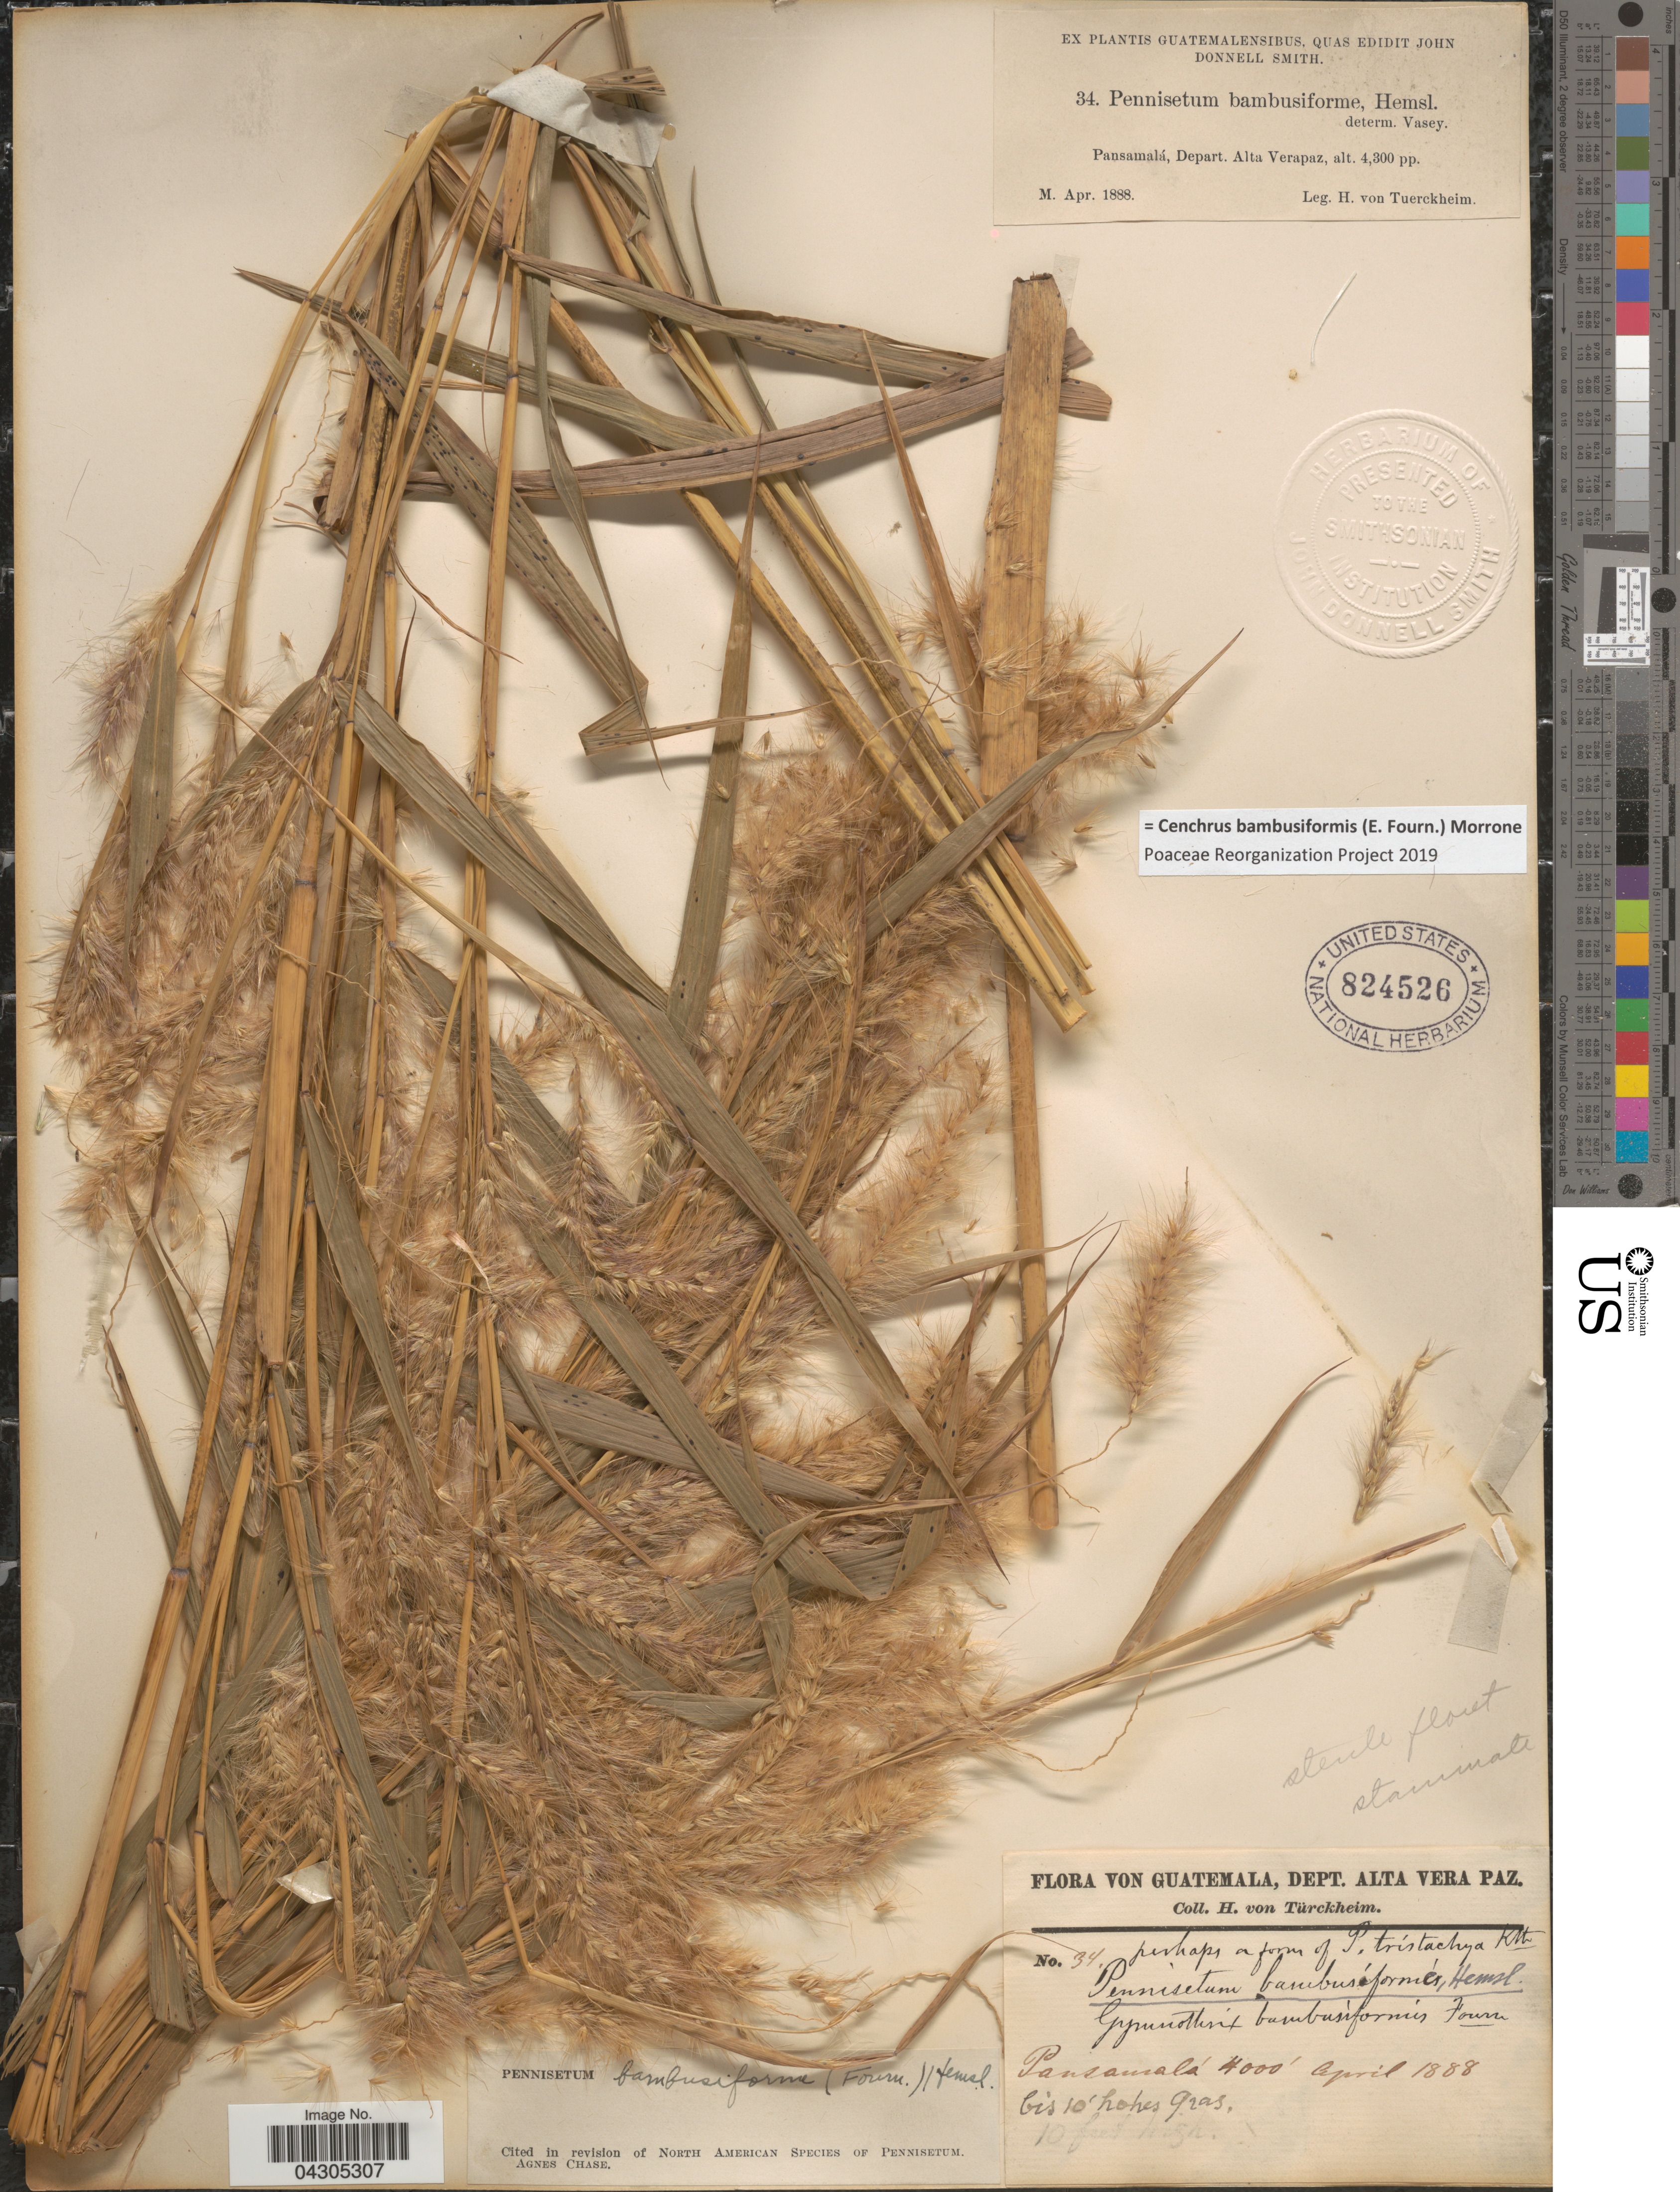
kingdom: Plantae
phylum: Tracheophyta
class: Liliopsida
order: Poales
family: Poaceae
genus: Cenchrus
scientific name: Cenchrus bambusiformis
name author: (E. Fourn.) Morrone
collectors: H. von Türckheim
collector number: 34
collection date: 1888-04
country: Guatemala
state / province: Alta Verapaz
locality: Dept. Alta Vera Paz. Pansamalá.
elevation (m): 1219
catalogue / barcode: US 824526